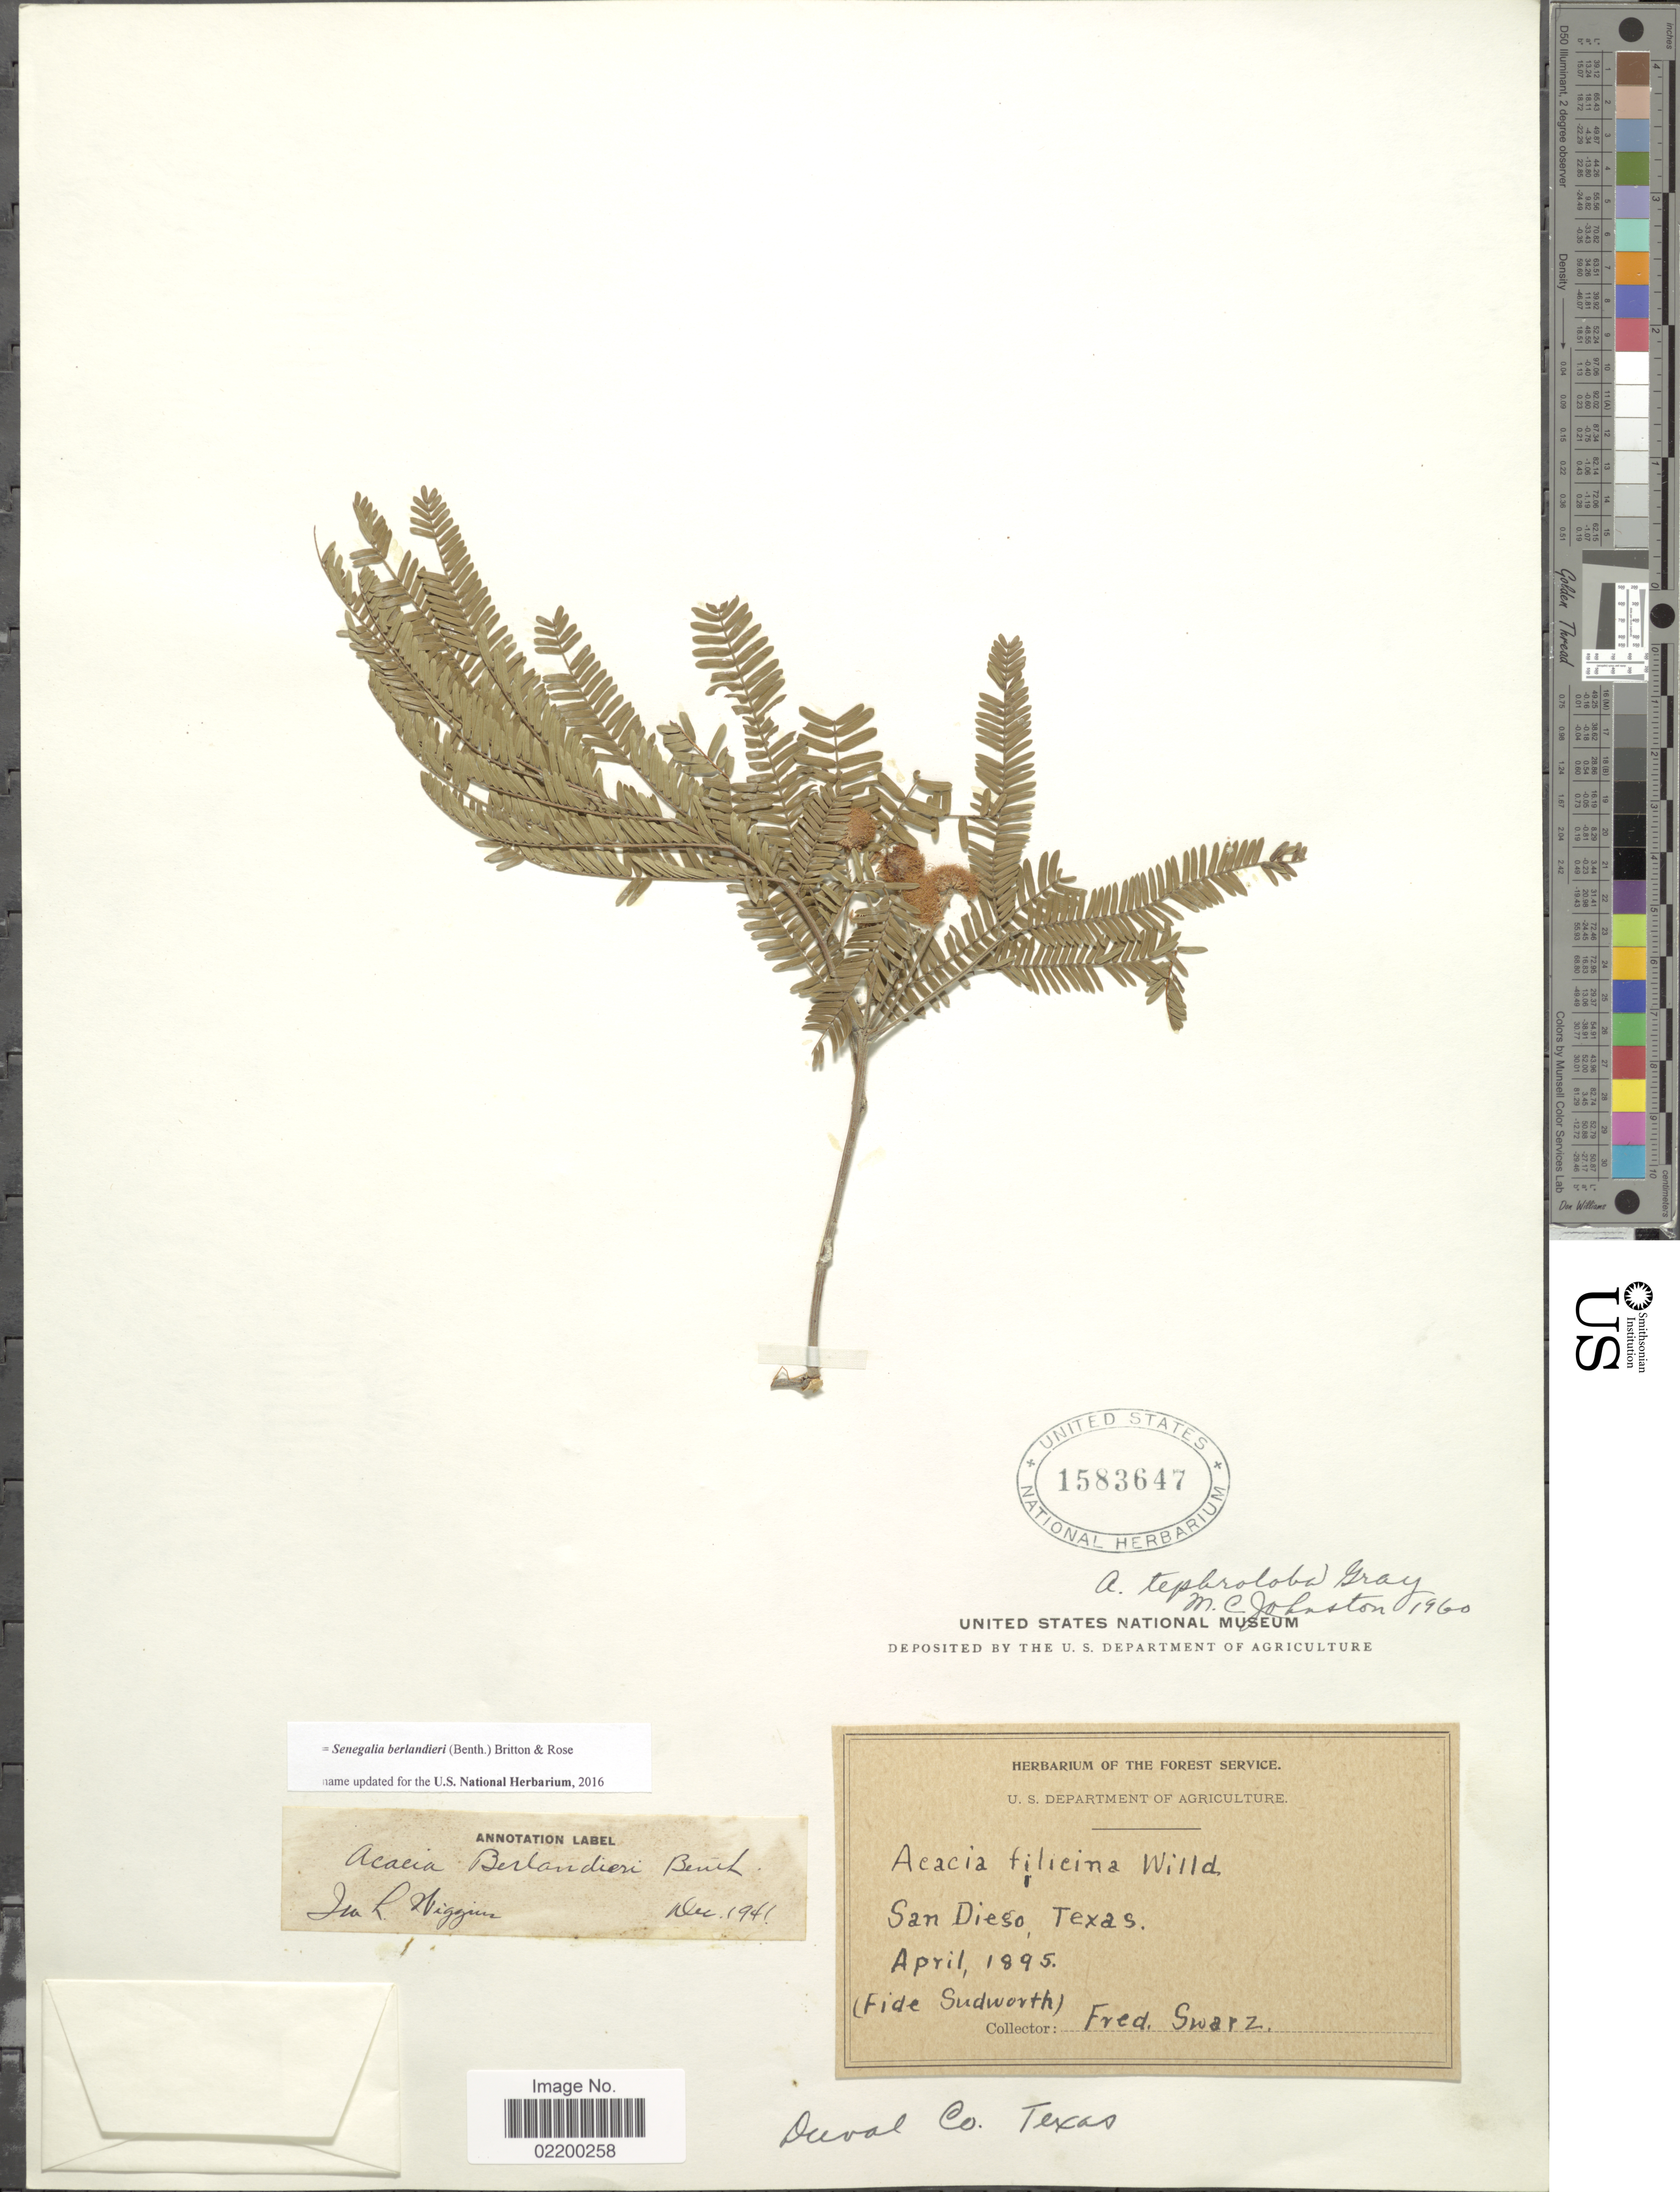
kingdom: Plantae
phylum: Tracheophyta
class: Magnoliopsida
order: Fabales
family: Fabaceae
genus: Senegalia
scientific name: Senegalia berlandieri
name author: (Benth.) Britton & Rose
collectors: F. Swarz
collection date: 1895-04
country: United States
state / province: Texas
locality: San Diego, Duval Co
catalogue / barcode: US 1583647